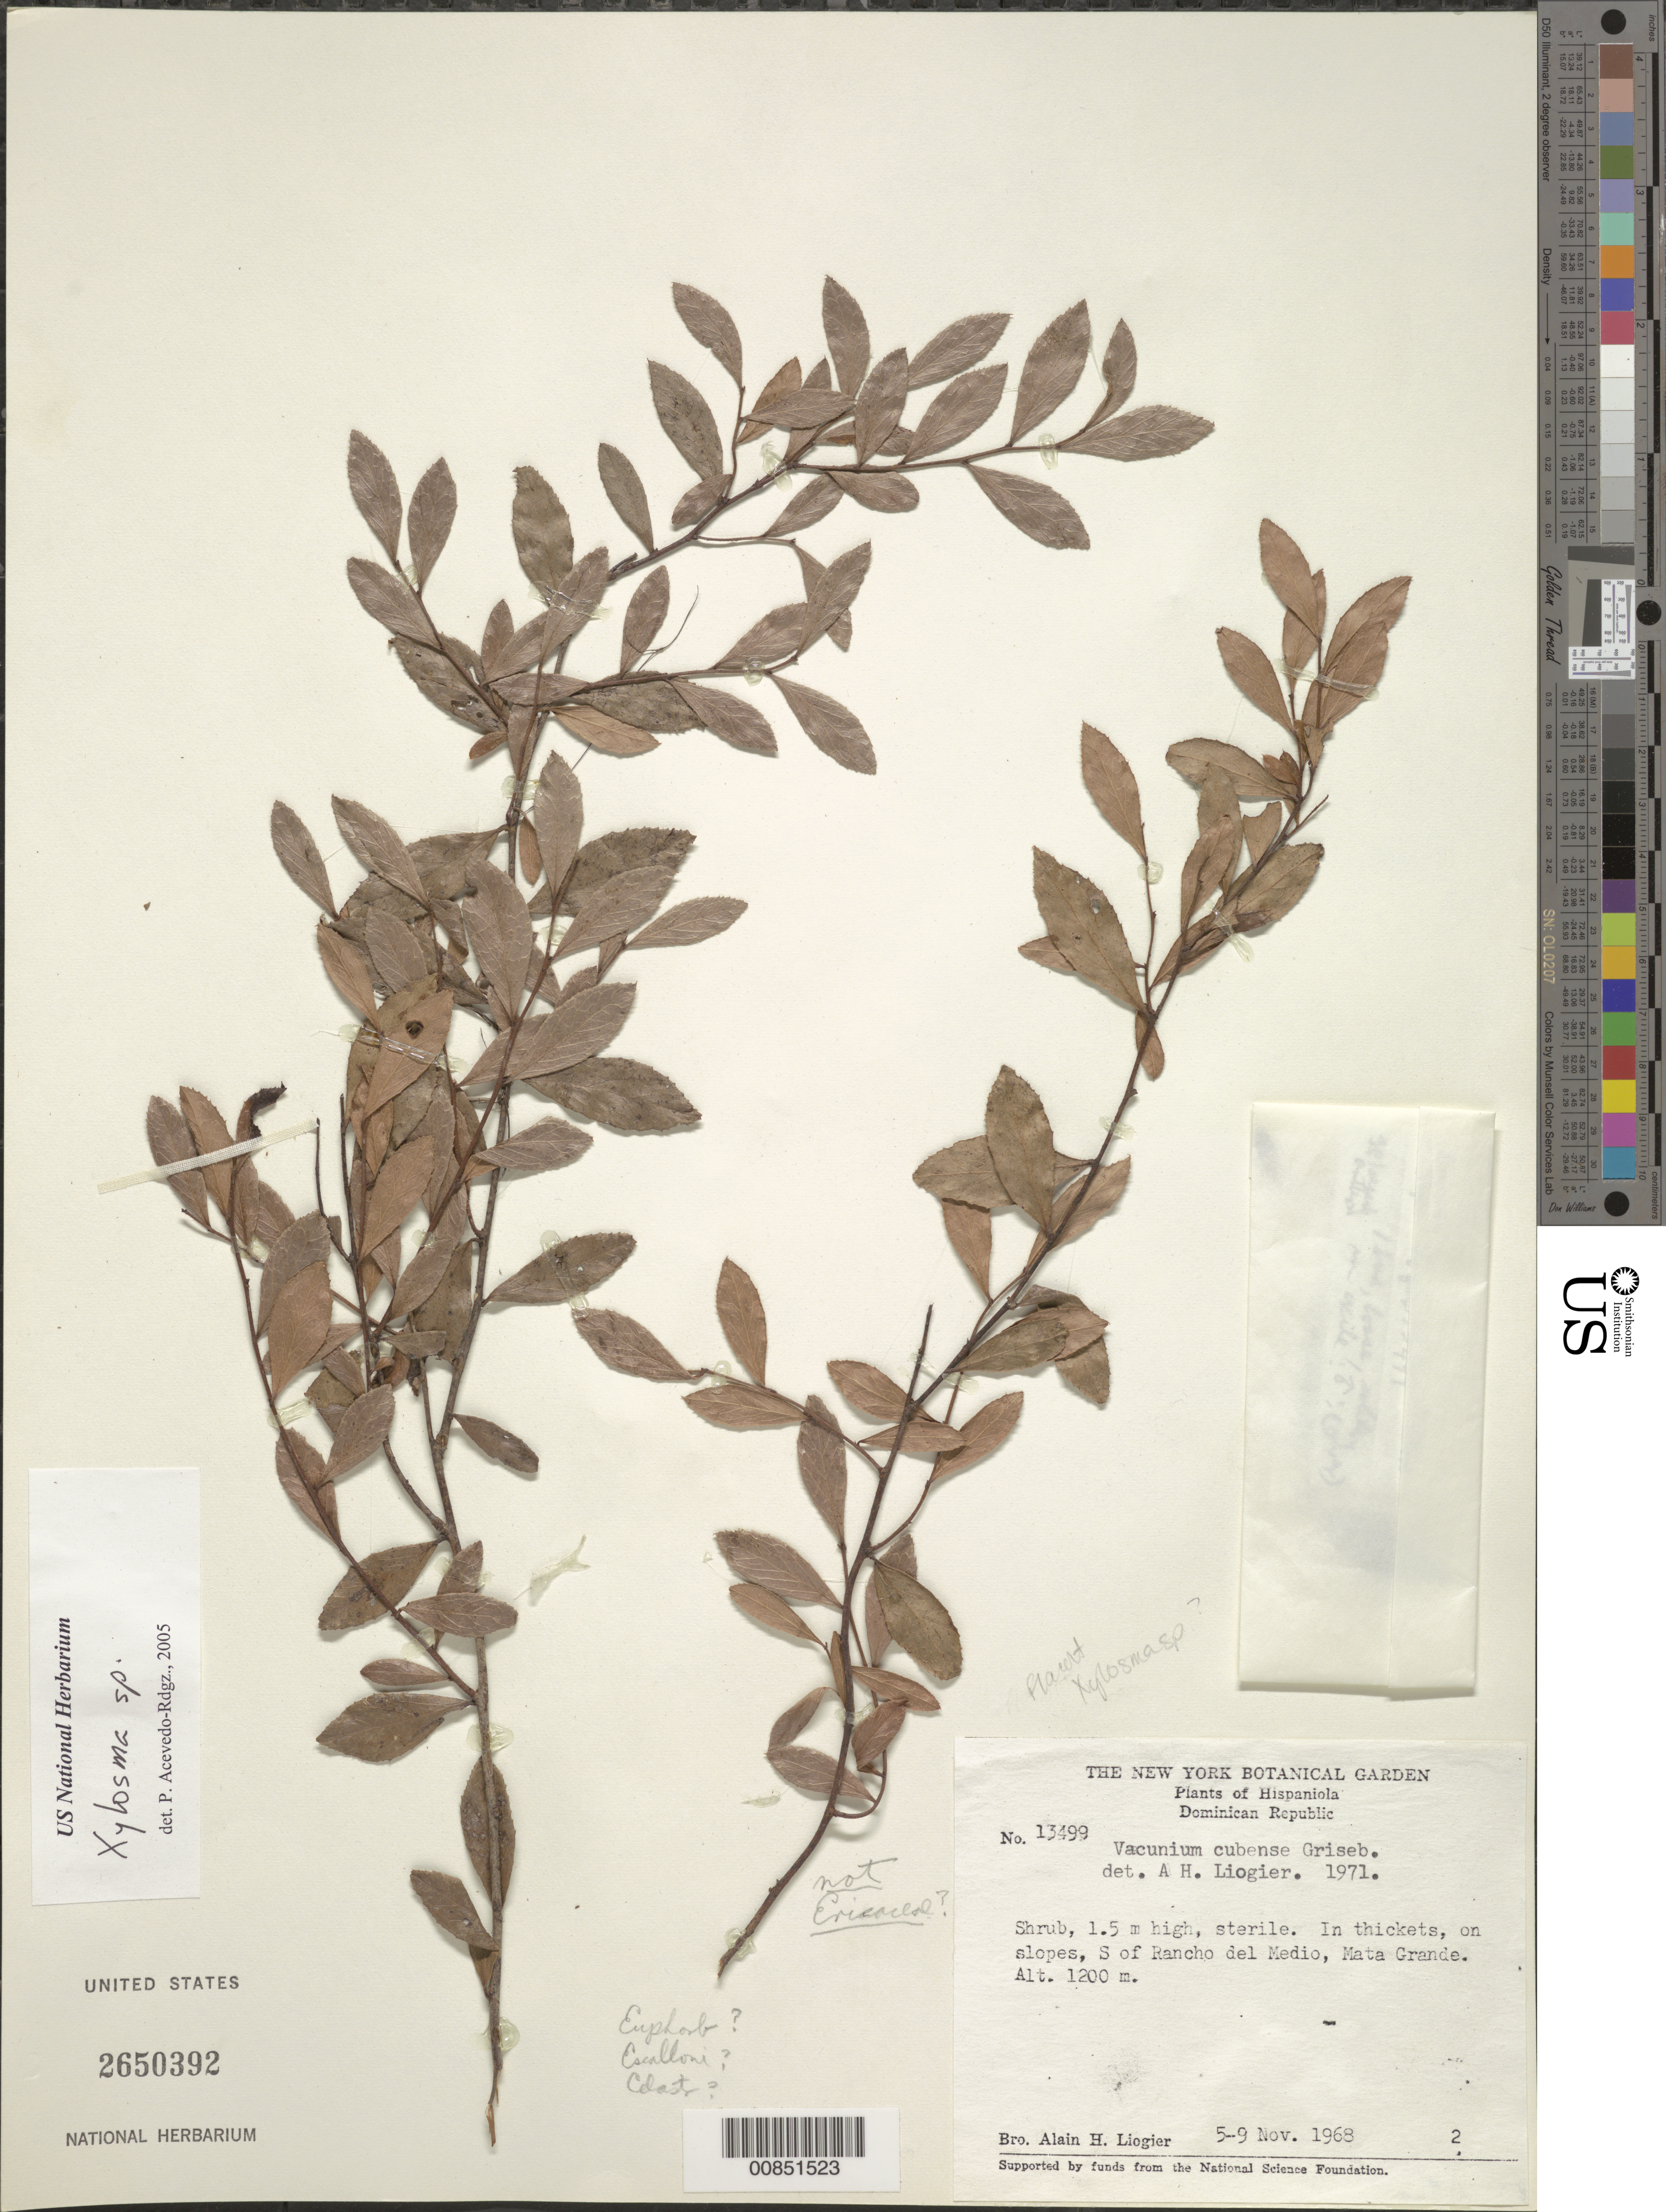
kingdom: Plantae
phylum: Tracheophyta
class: Magnoliopsida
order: Malpighiales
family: Salicaceae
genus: Xylosma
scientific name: Xylosma sp.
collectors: A. H. Liogier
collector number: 13499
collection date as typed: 05 Nov 1968 to 09 Nov 1968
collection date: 1968-11-05/1968-11-09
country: Dominican Republic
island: Hispaniola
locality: S of Rancho del Medio, Mata Grande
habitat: Thickets on slope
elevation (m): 1200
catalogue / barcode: US 2650392